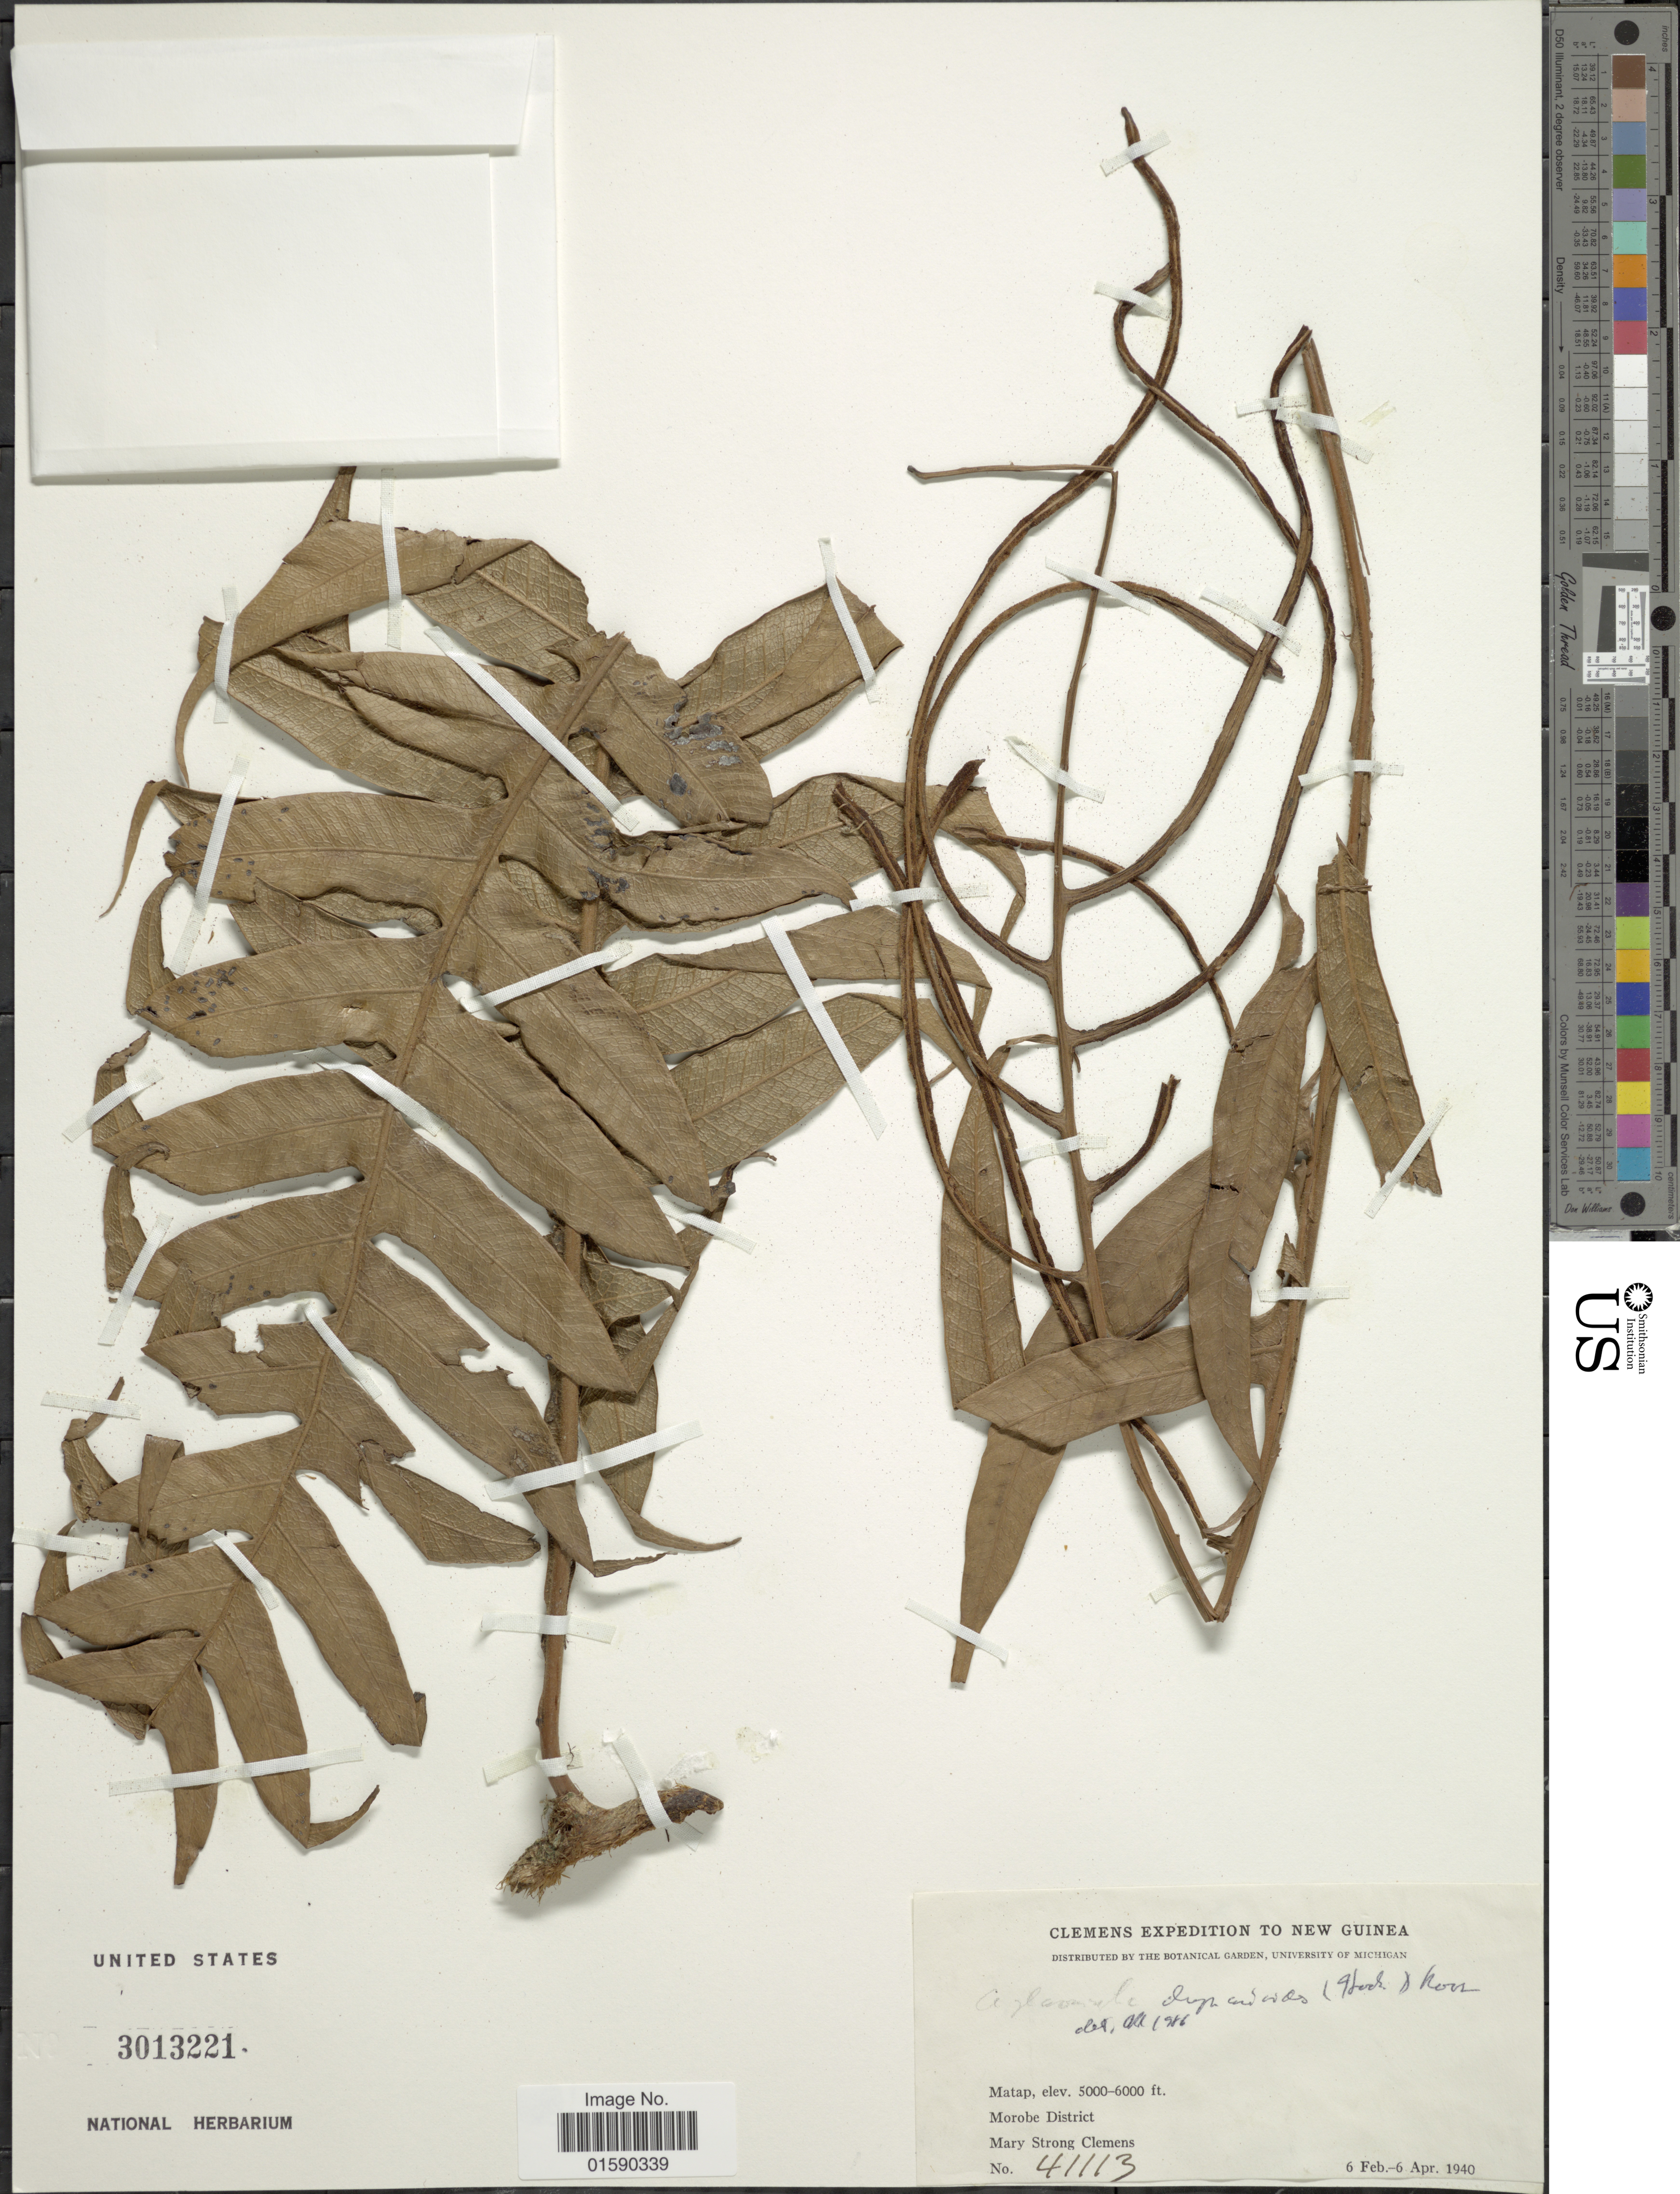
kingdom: Plantae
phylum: Tracheophyta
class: Polypodiopsida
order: Polypodiales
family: Polypodiaceae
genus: Aglaomorpha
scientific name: Aglaomorpha drynarioides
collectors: M. S. Clemens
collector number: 41113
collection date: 1940-02-06/1940-04-06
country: Papua New Guinea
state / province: Morobe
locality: Matap, Morobe District. New Guinea.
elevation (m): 1524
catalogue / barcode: US 3013221